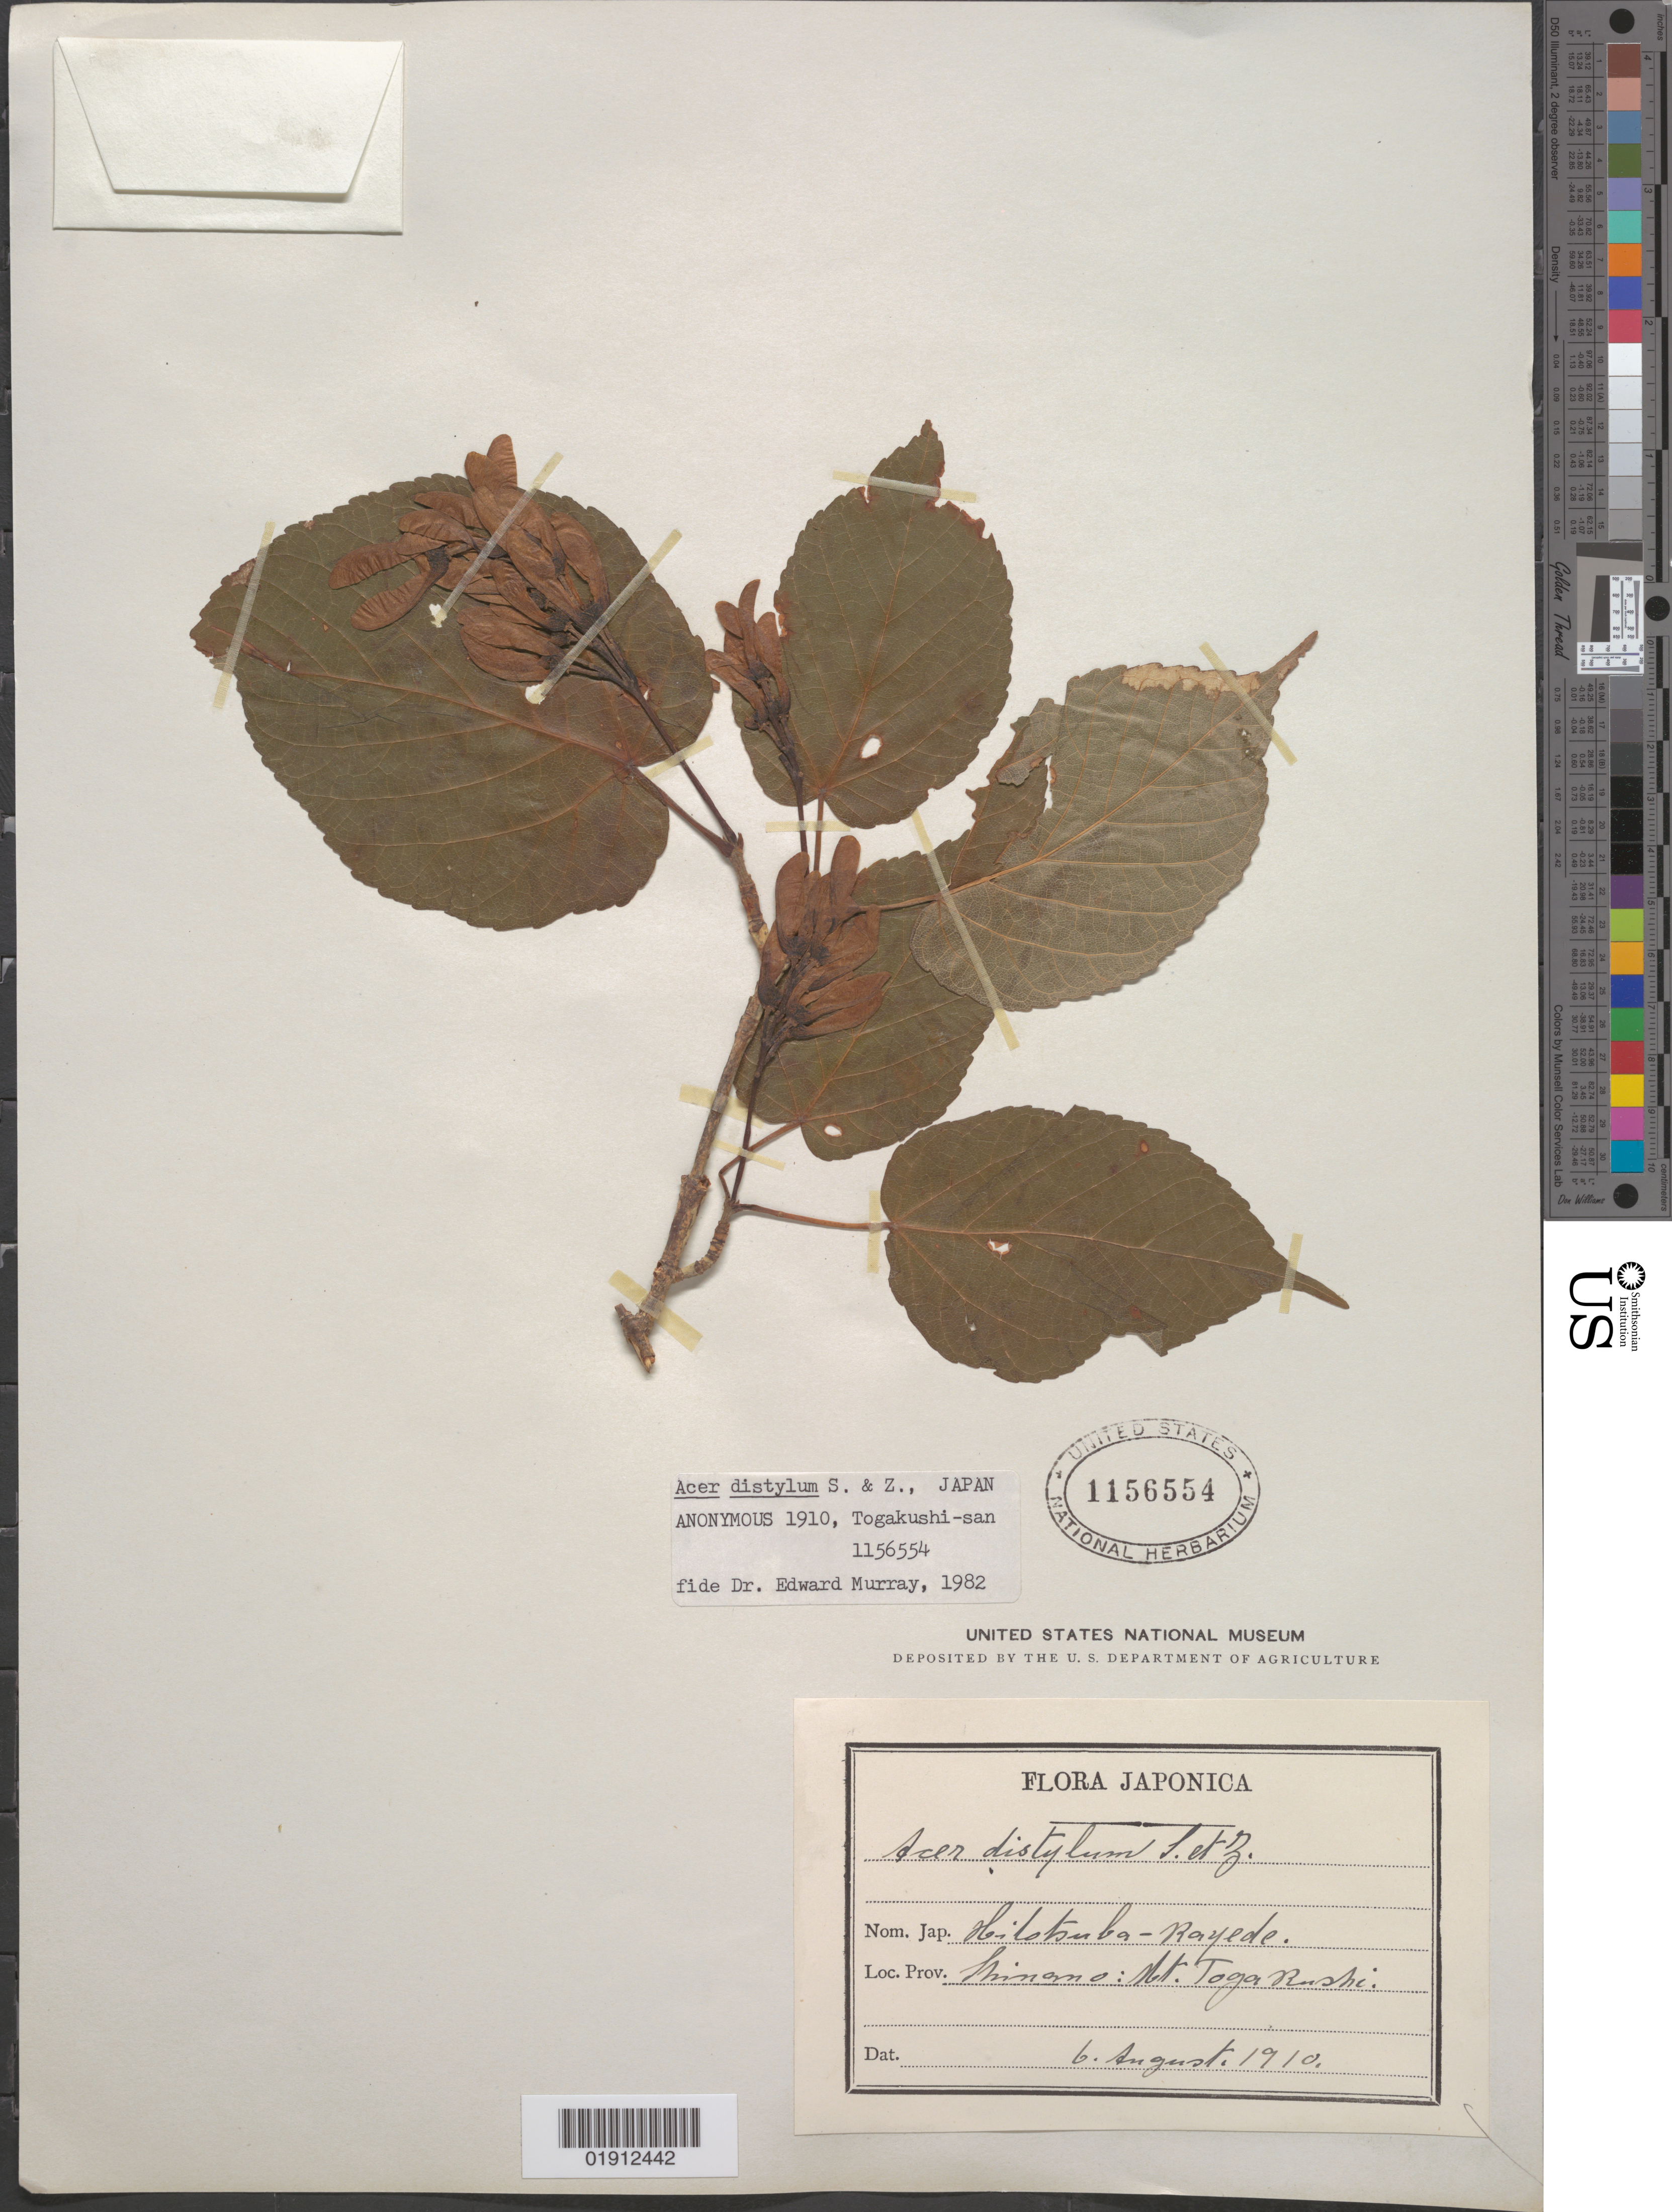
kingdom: Plantae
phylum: Tracheophyta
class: Magnoliopsida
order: Sapindales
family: Sapindaceae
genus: Acer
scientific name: Acer distylum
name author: Siebold & Zucc.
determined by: Murray, Edward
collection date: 1910-08-06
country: Japan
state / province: Nagano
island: Honshu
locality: Shinano: Mt.Togakushi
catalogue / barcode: US 1156554